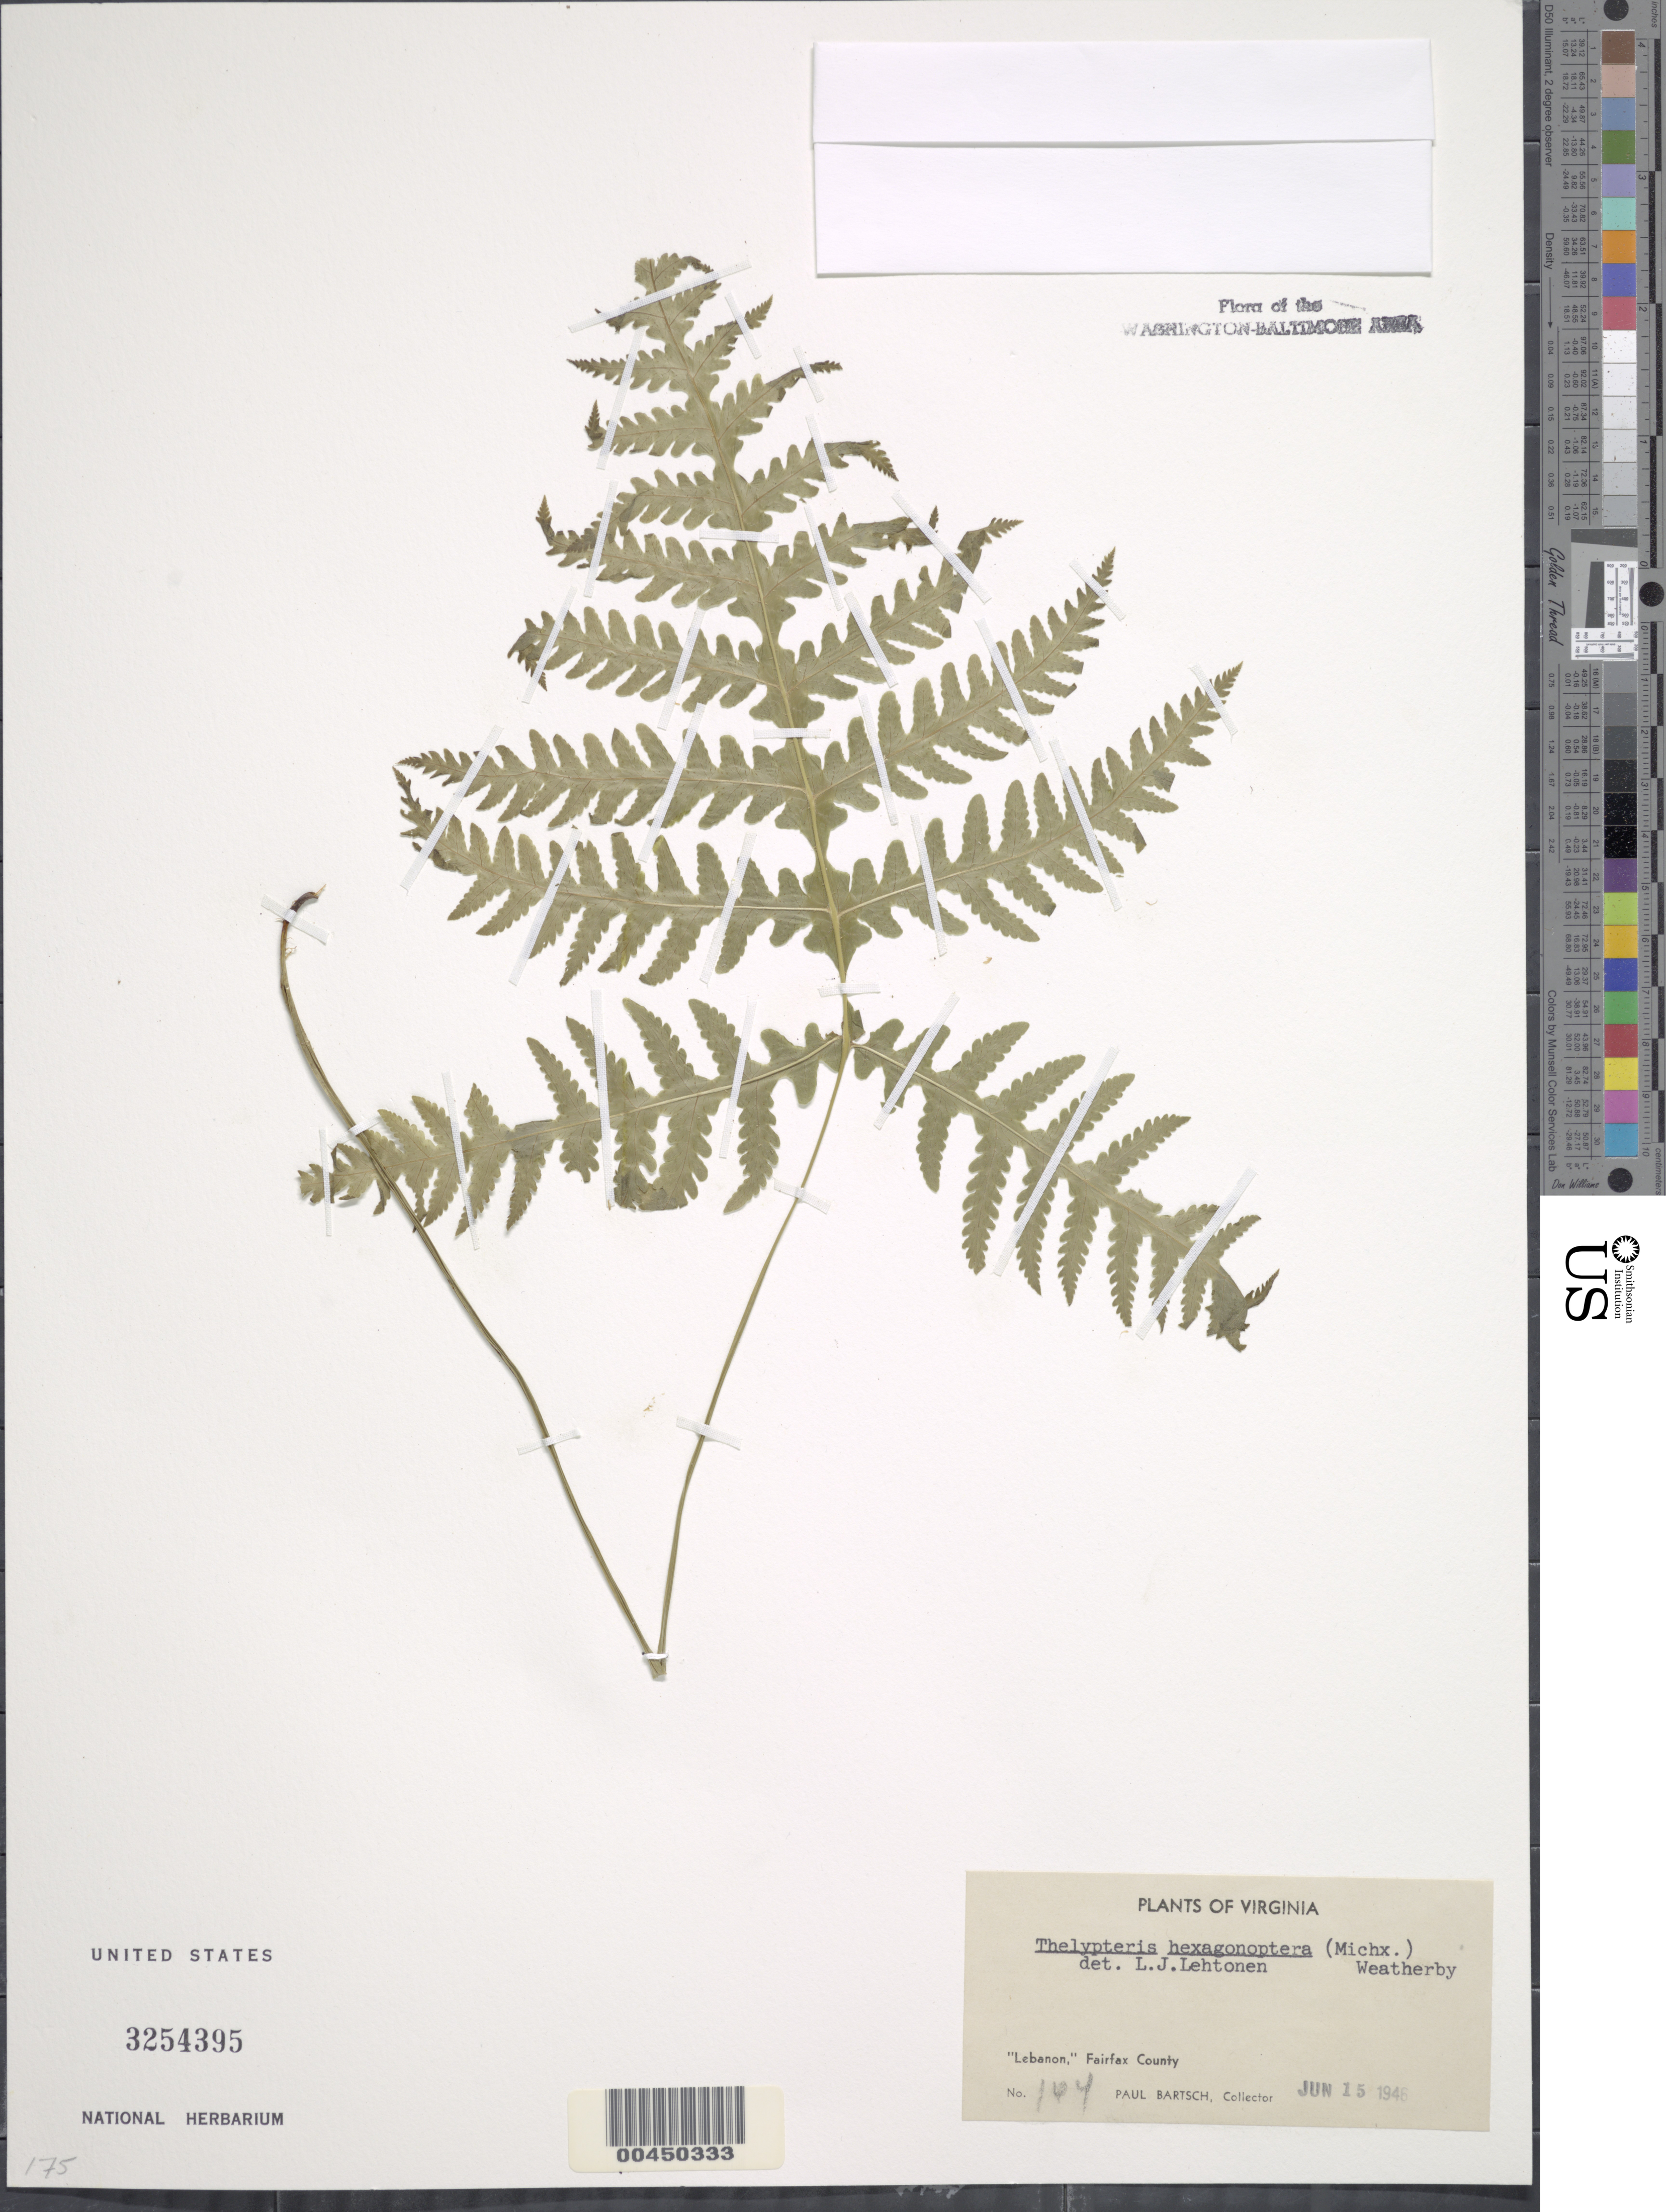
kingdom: Plantae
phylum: Tracheophyta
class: Polypodiopsida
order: Polypodiales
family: Thelypteridaceae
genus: Phegopteris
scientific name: Phegopteris hexagonoptera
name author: (Michx.) Fée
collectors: P. Bartsch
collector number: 104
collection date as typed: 15 Jun 1946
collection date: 1946-06-15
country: United States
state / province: Virginia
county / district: Fairfax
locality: Lebanon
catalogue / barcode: US 3254395